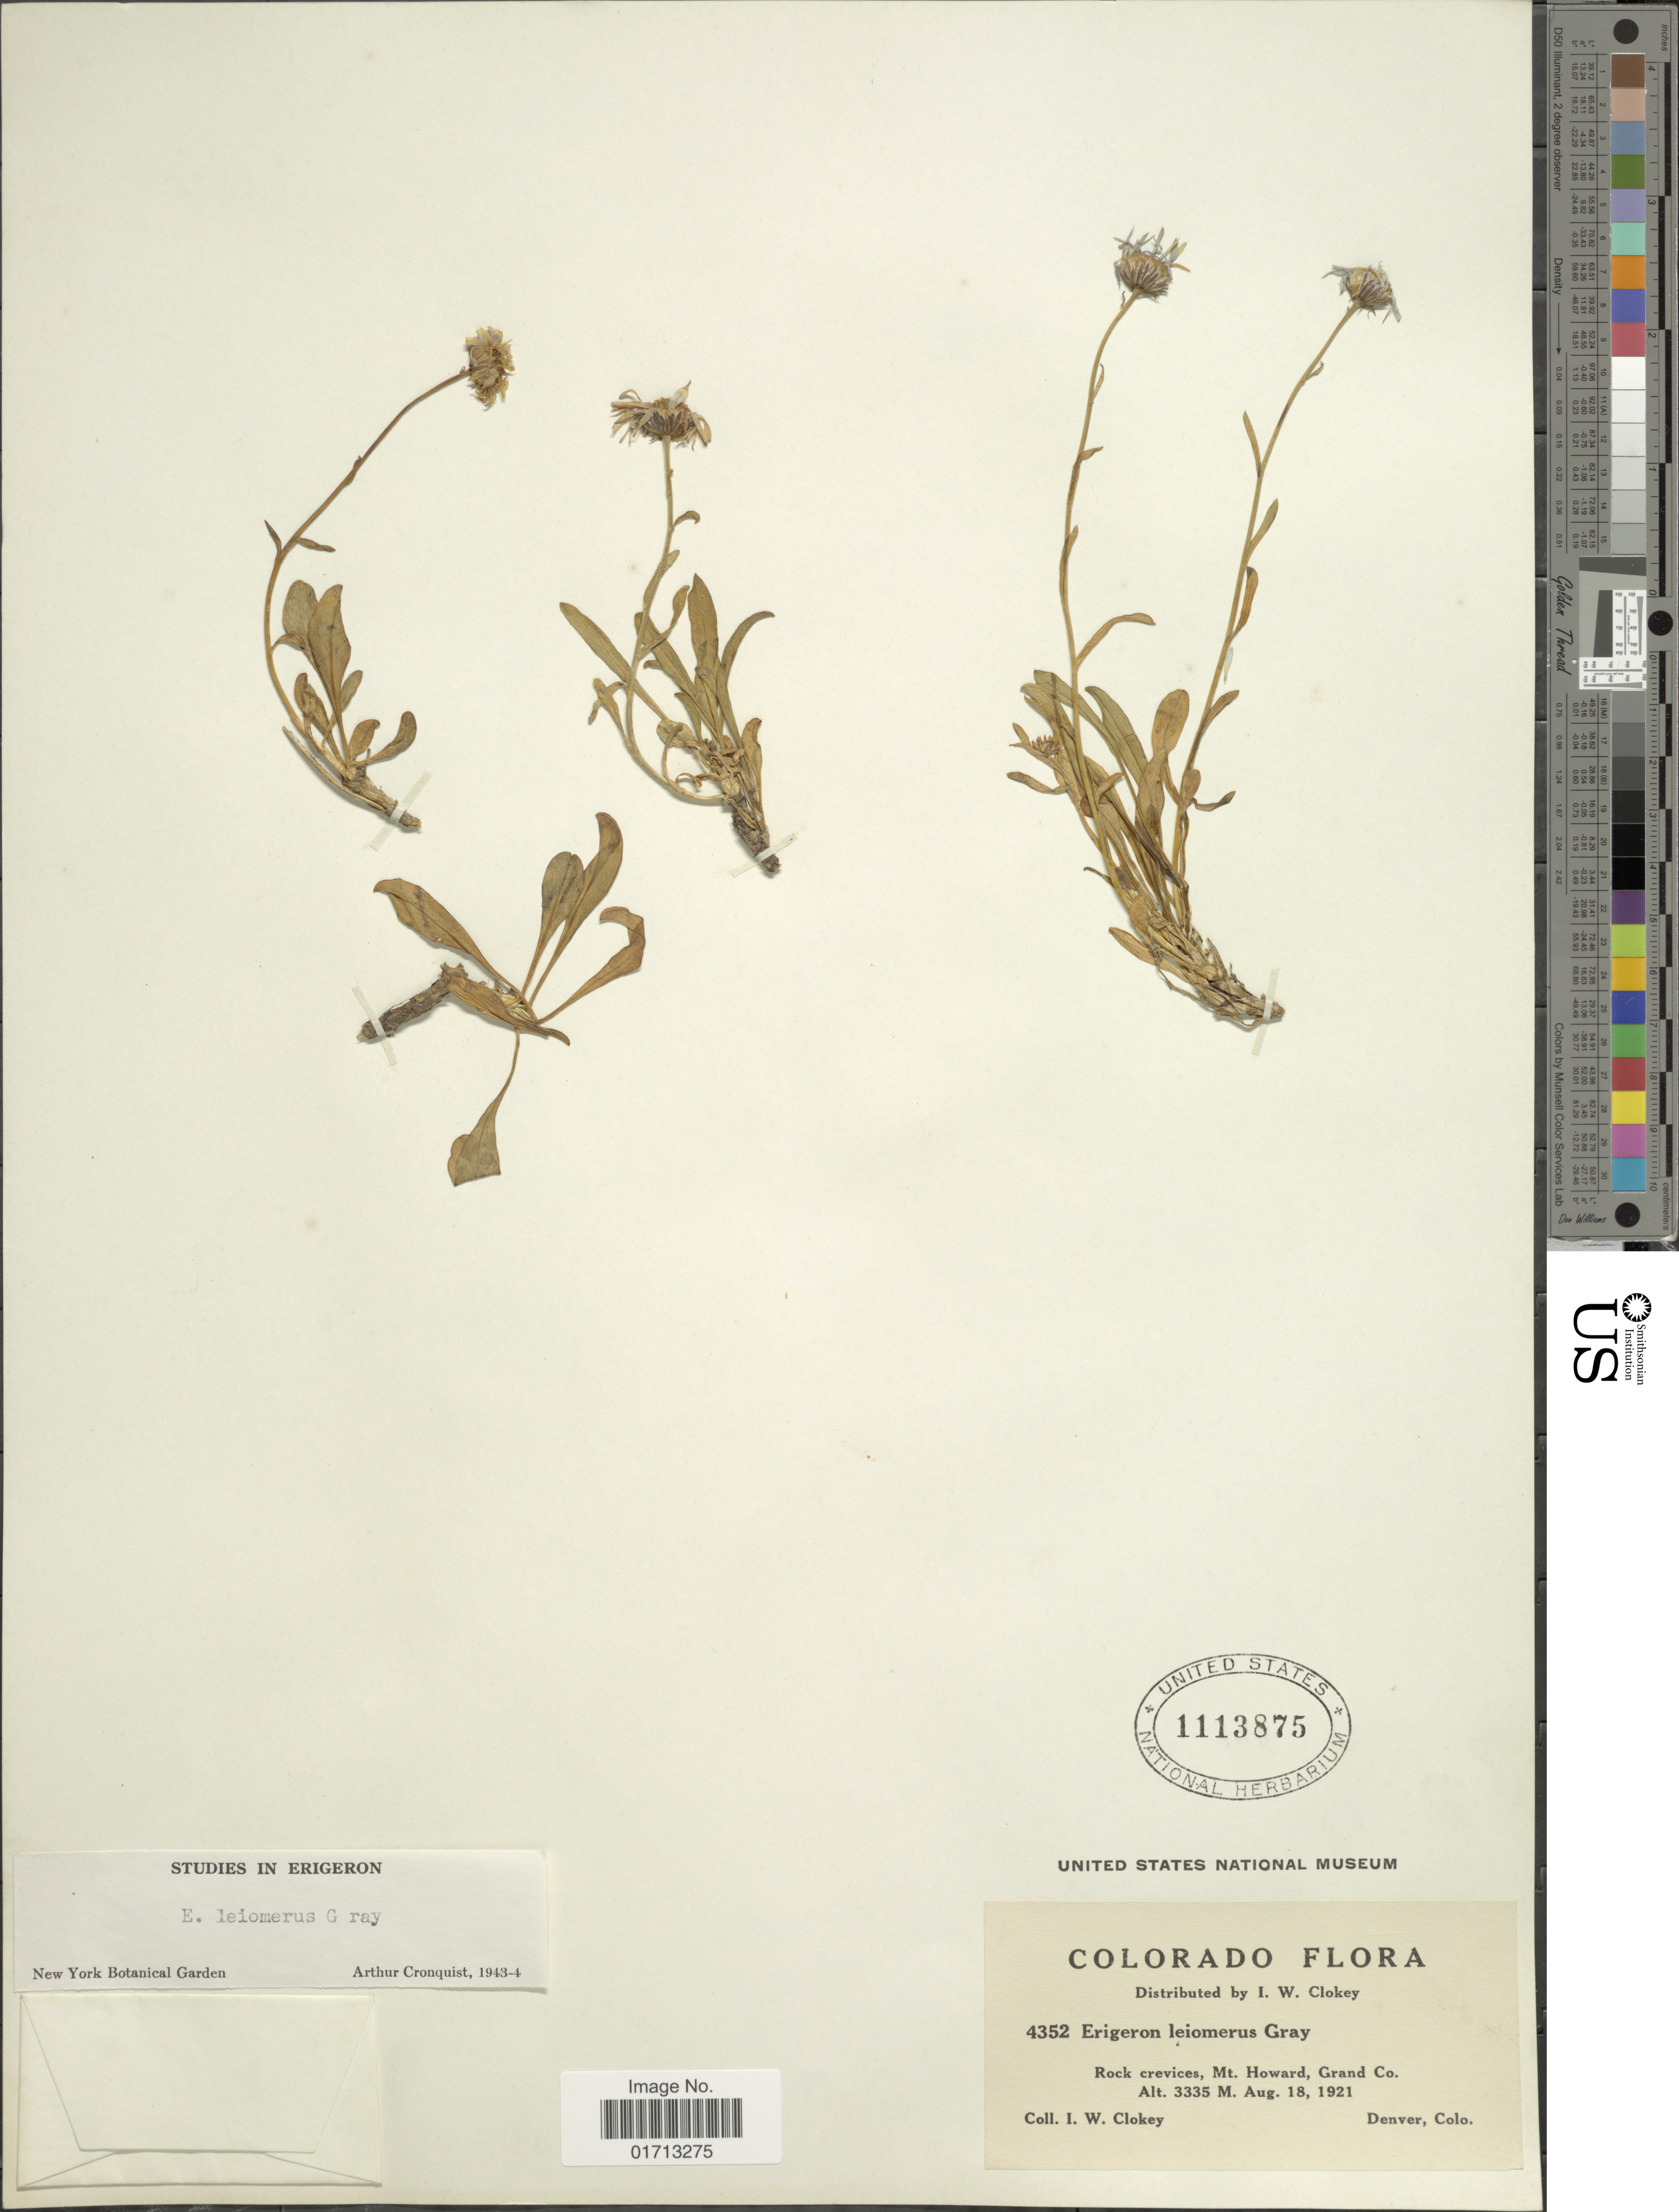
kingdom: Plantae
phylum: Tracheophyta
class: Magnoliopsida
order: Asterales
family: Asteraceae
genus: Erigeron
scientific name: Erigeron leiomerus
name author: A. Gray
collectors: I. W. Clokey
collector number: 4352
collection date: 1921-08-18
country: United States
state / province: Colorado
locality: Mt. Howard, Grand Co.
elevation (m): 3335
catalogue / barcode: US 1113875